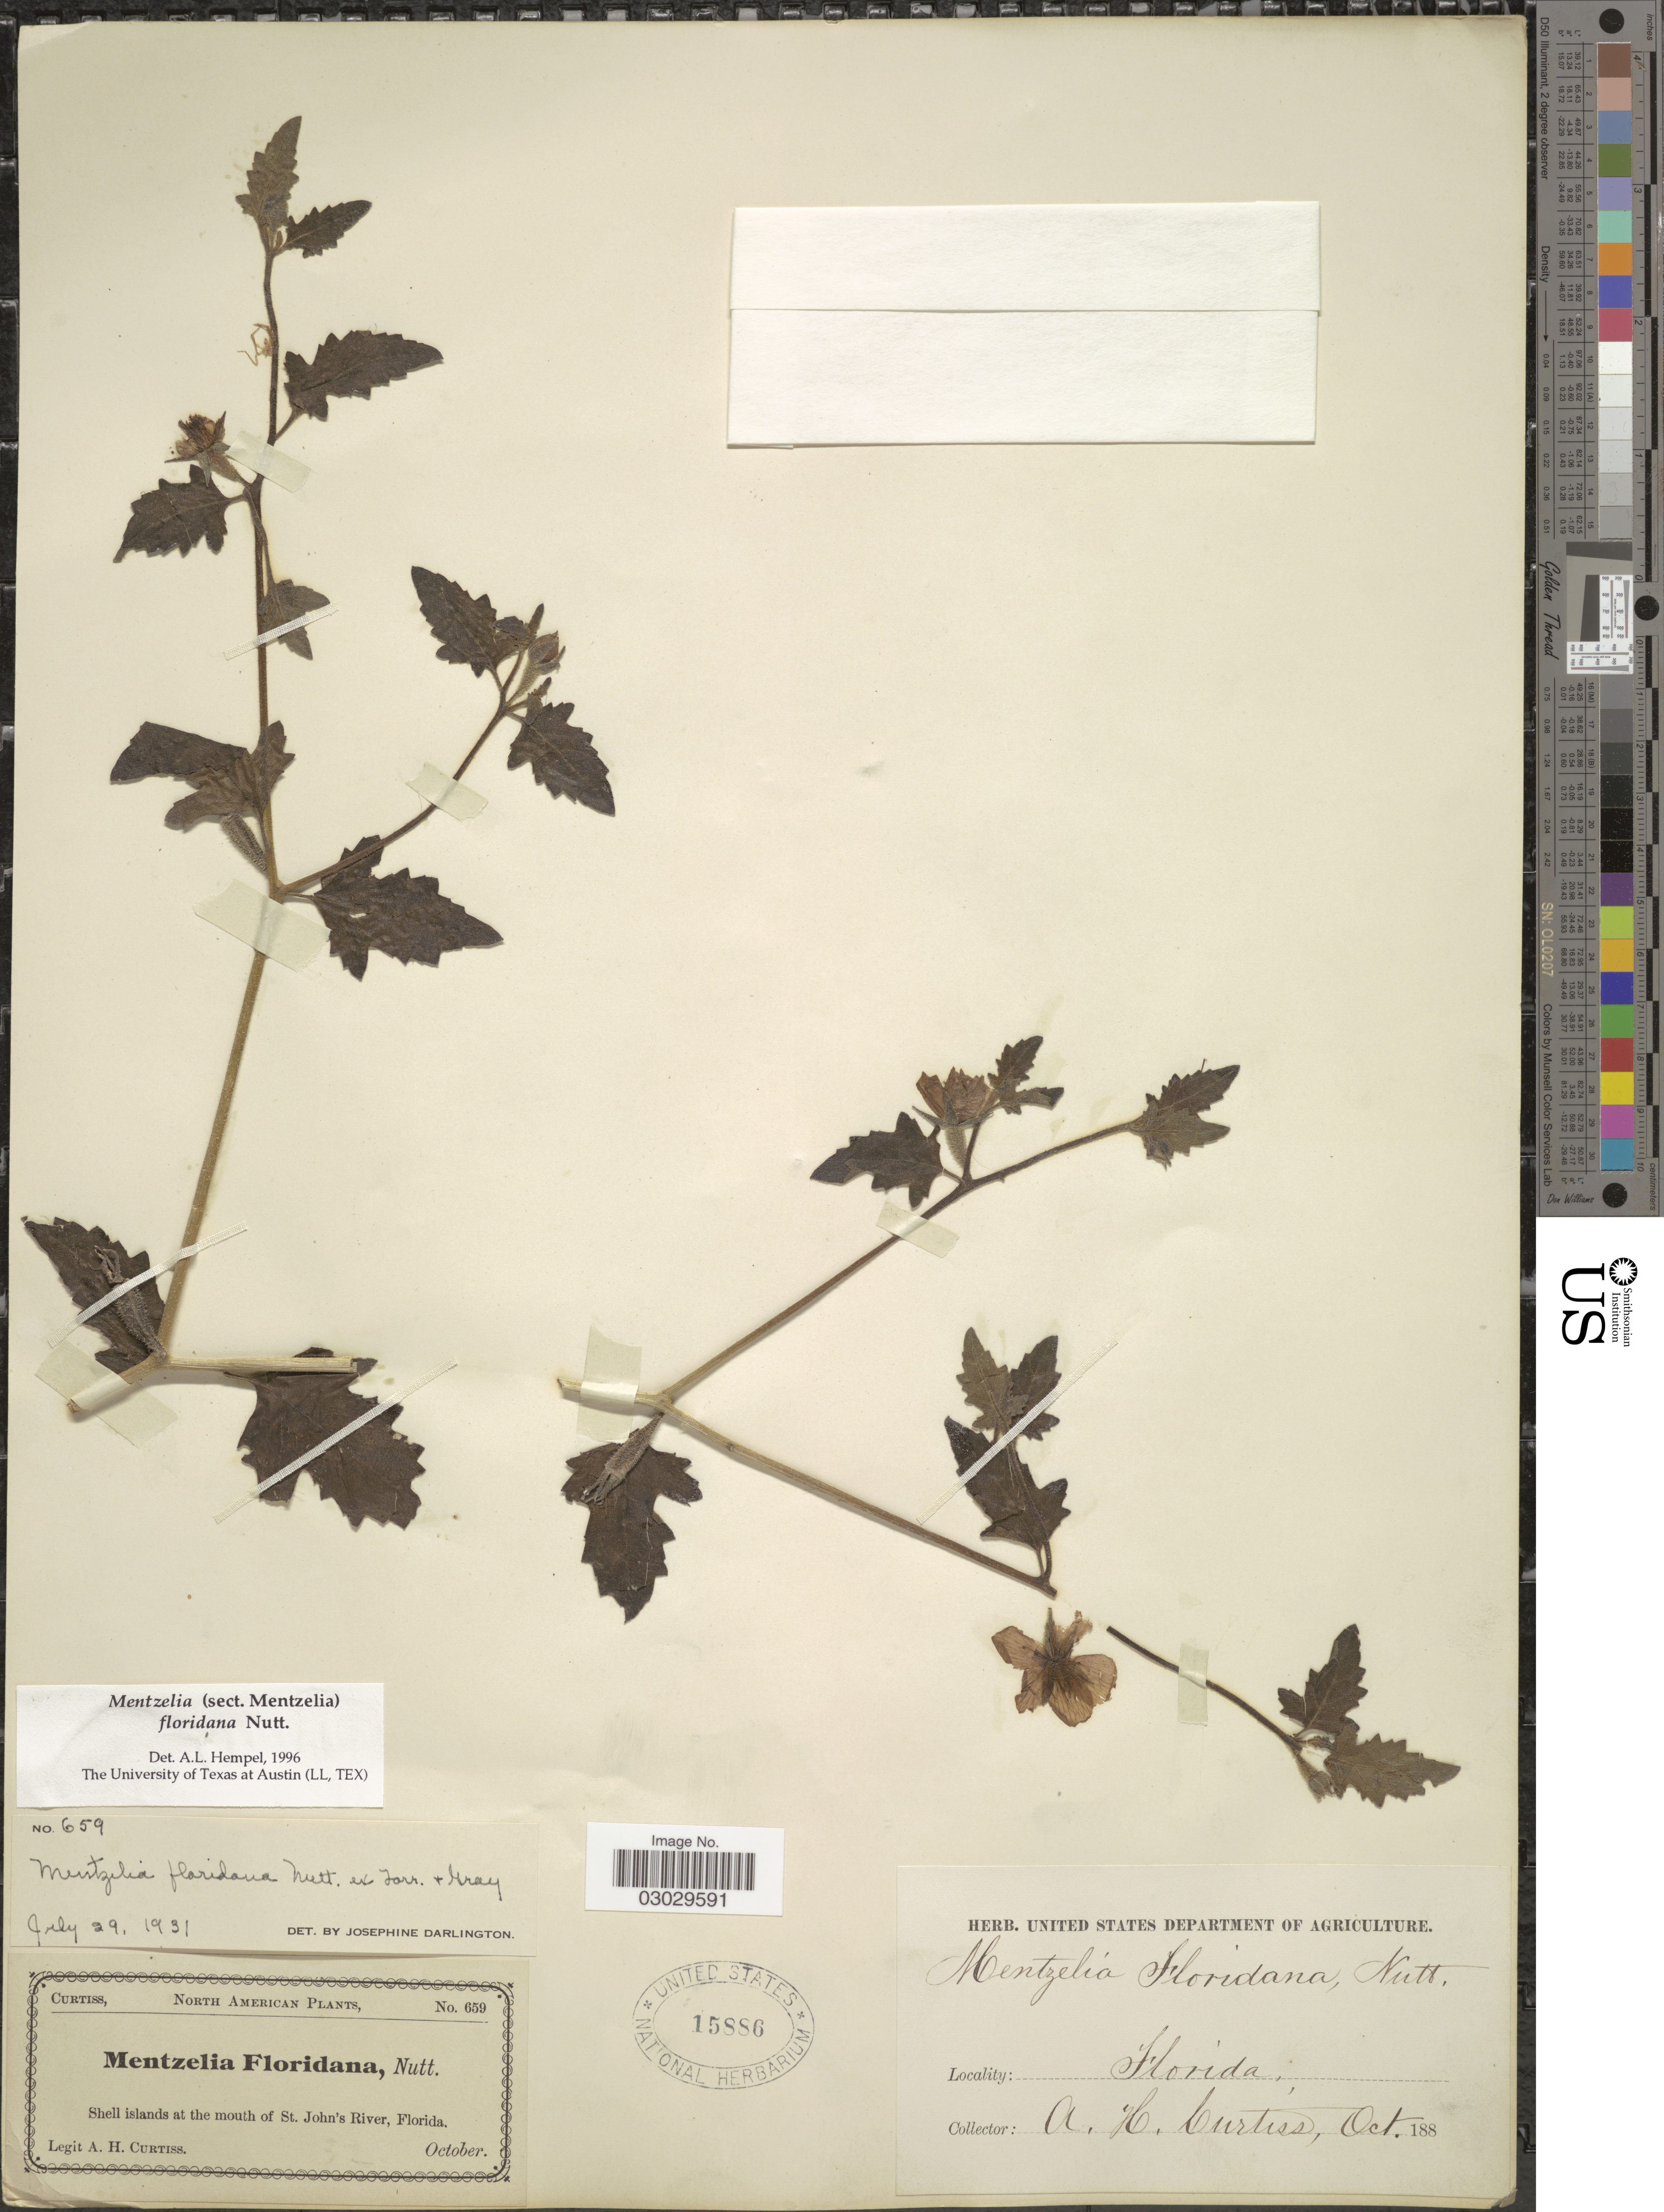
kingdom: Plantae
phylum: Tracheophyta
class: Magnoliopsida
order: Cornales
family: Loasaceae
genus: Mentzelia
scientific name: Mentzelia floridana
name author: Nutt. ex Torr. & A. Gray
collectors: A. H. Curtiss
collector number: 659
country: United States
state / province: Florida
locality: Shell islands at the mouth of St. John's River.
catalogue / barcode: US 15886